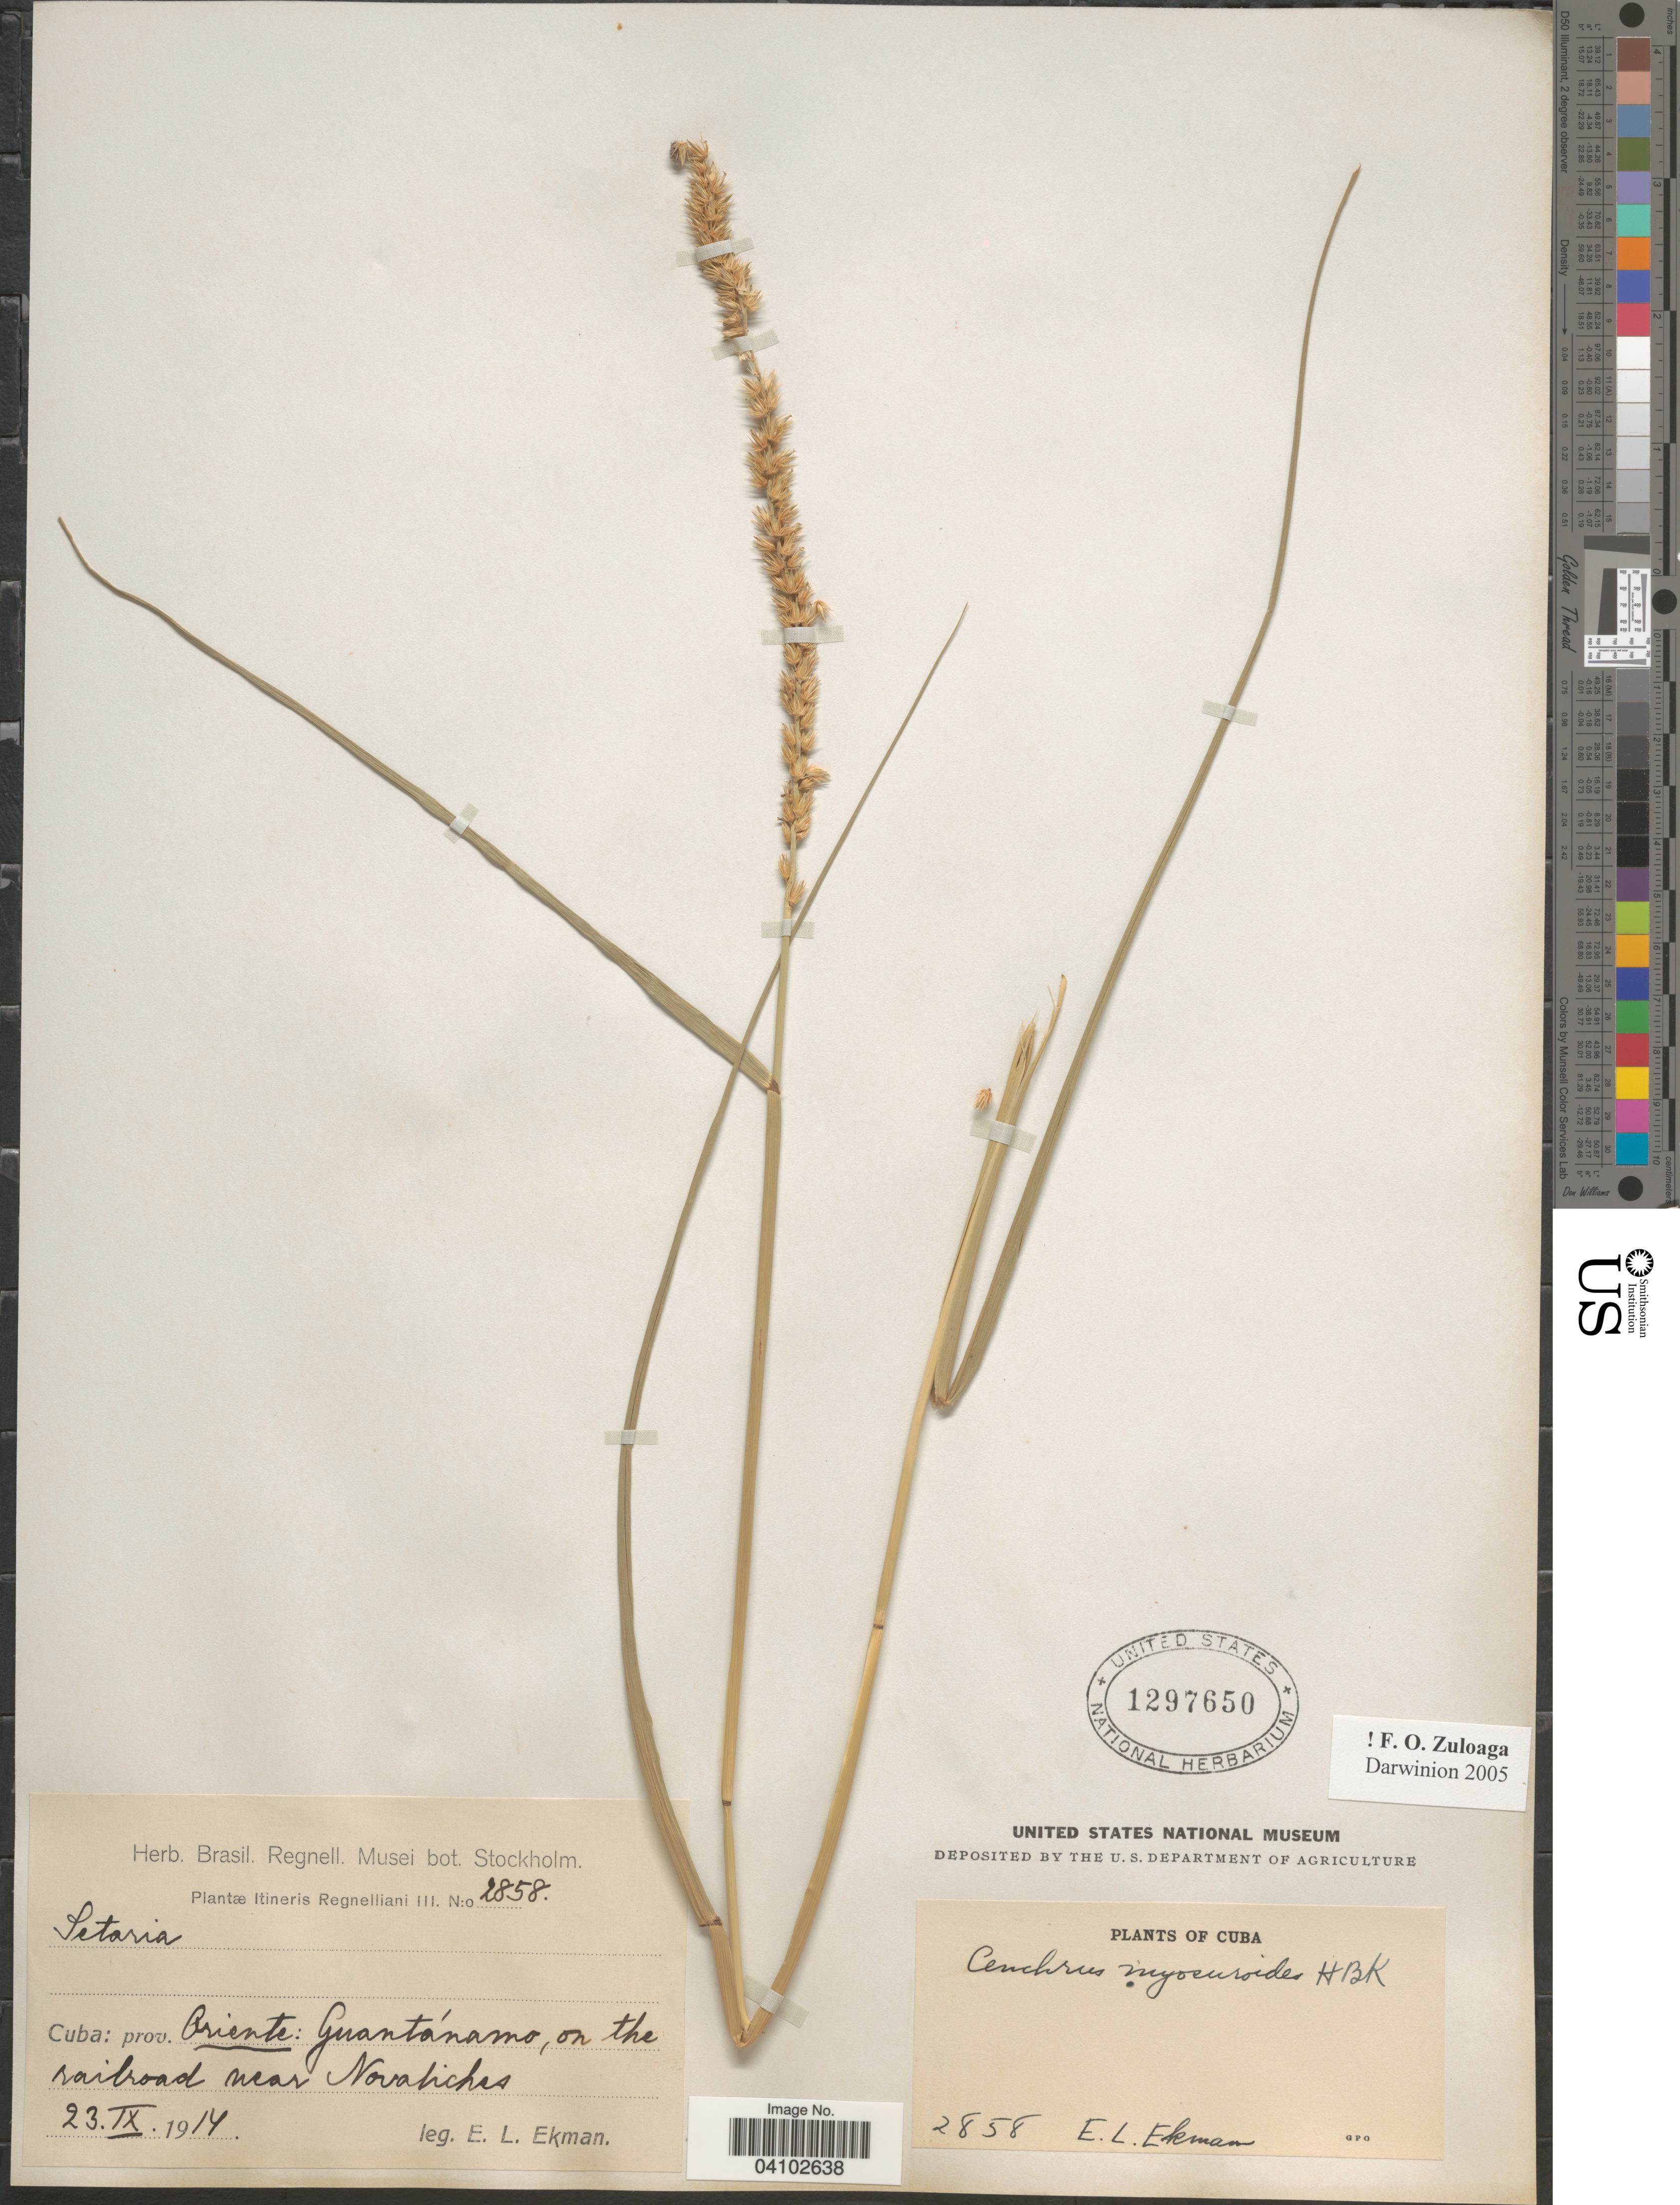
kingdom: Plantae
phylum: Tracheophyta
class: Liliopsida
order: Poales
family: Poaceae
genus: Cenchrus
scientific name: Cenchrus myosuroides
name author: Kunth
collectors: E. L. Ekman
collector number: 2858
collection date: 1914-09-23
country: Cuba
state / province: Oriente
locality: Itineris Regnelliani III. Guantánamo, on the railroad near Novaliches.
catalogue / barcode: US 1297650